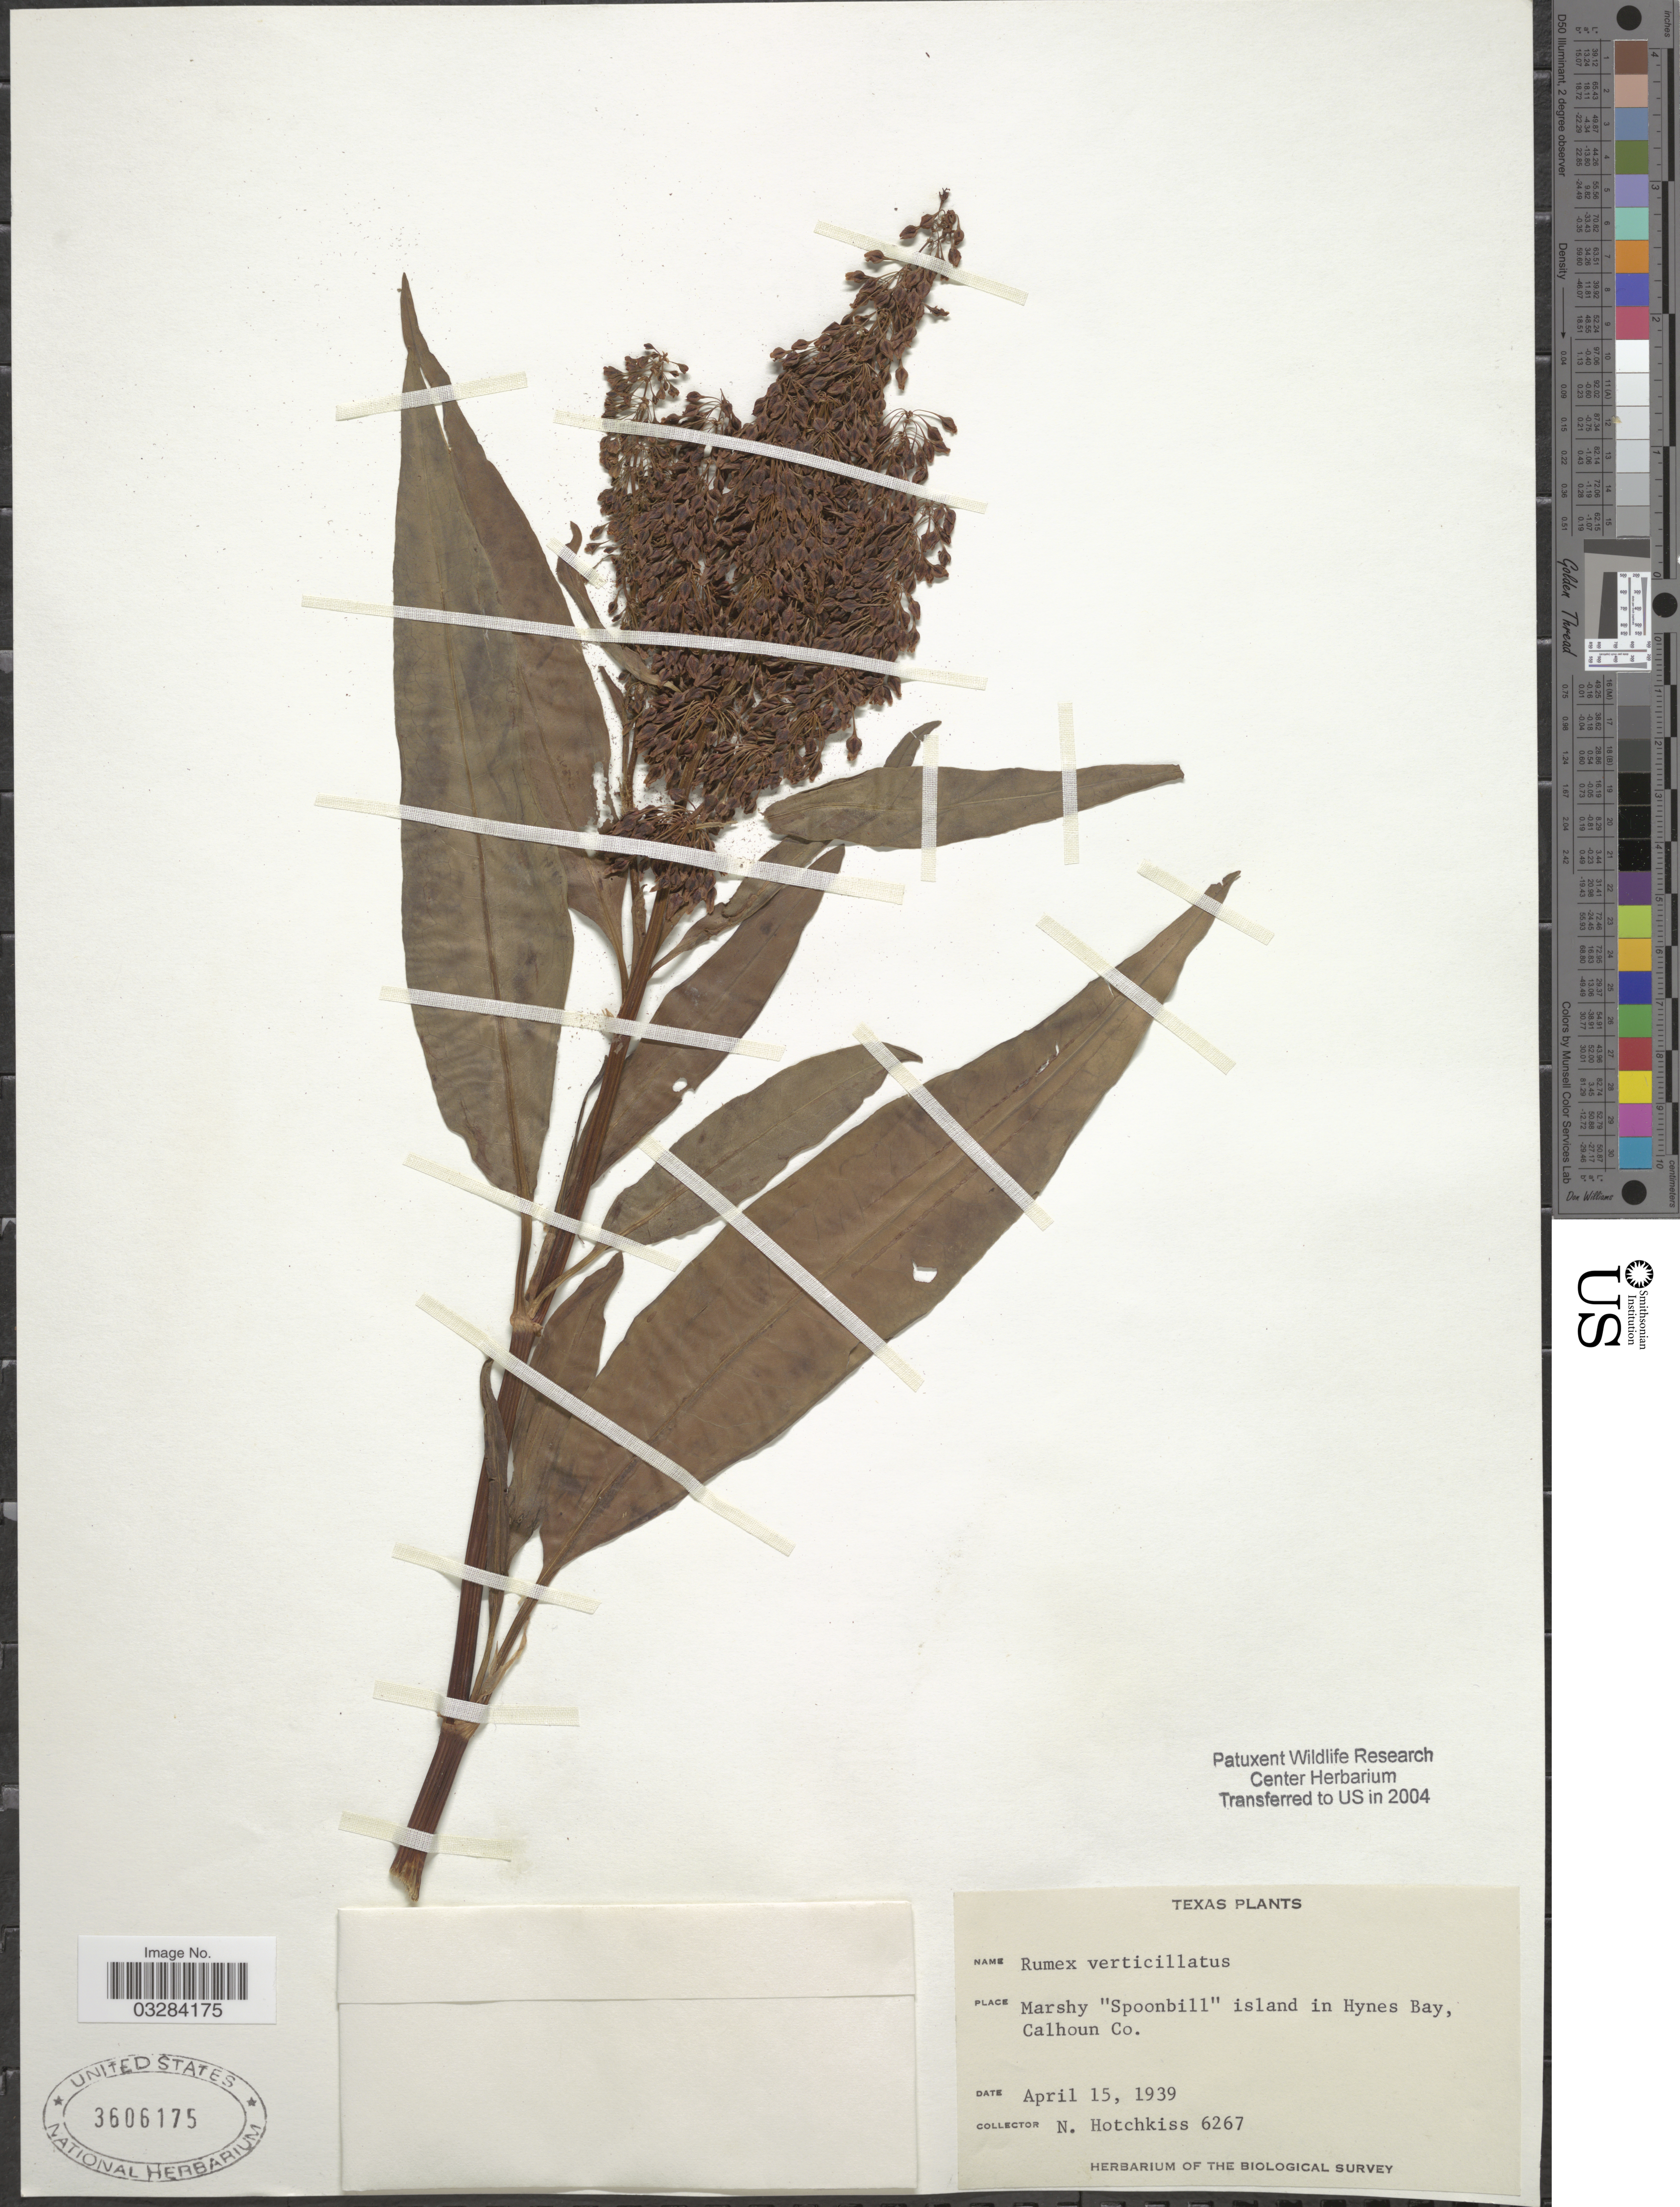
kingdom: Plantae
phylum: Tracheophyta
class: Magnoliopsida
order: Caryophyllales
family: Polygonaceae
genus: Rumex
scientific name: Rumex maritimus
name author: L.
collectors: N. Hotchkiss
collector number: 6267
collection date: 1939-04-15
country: United States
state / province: Texas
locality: Marshy "Spoonbill" island in Hynes Bay, Calhoun Co.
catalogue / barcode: US 3606175